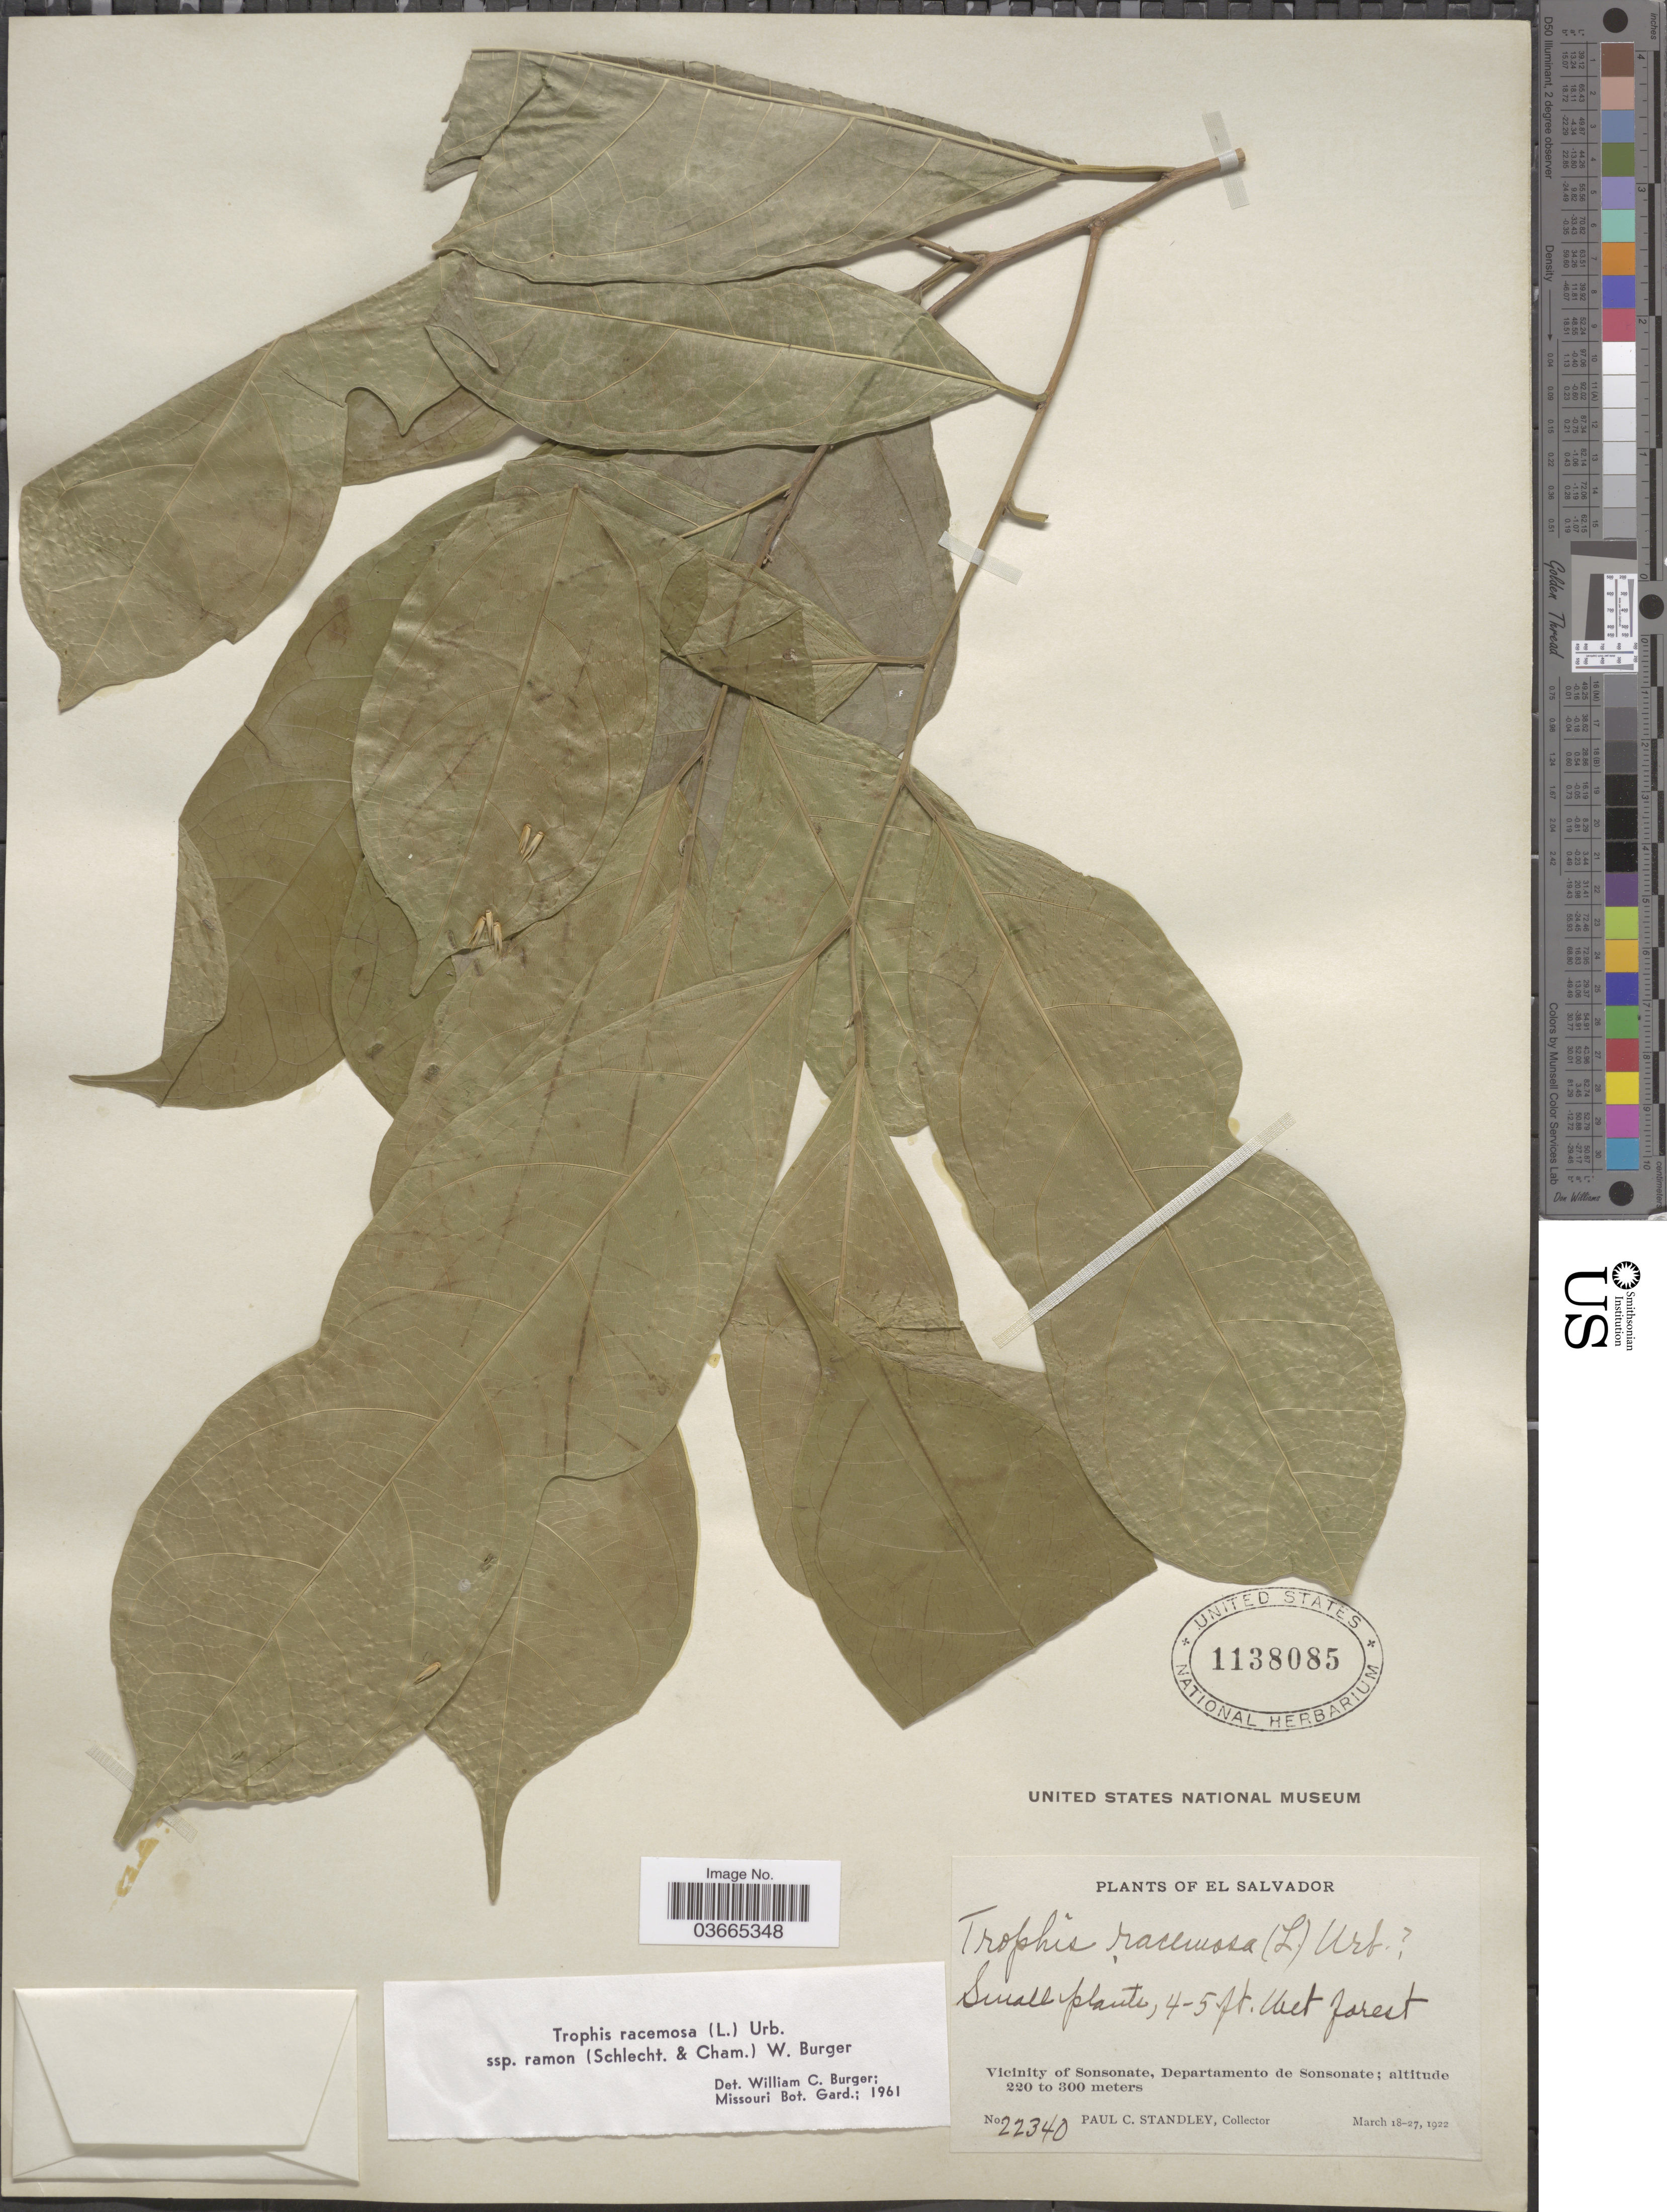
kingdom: Plantae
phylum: Tracheophyta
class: Magnoliopsida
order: Rosales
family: Moraceae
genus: Trophis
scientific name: Trophis racemosa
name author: (L.) Urb.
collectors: P. C. Standley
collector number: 22340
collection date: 1922-03-18/1922-03-27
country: El Salvador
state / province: Sonsonate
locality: Vicinity of Sonsonate, Departamento de Sonsonate.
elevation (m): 220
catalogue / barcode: US 1138085